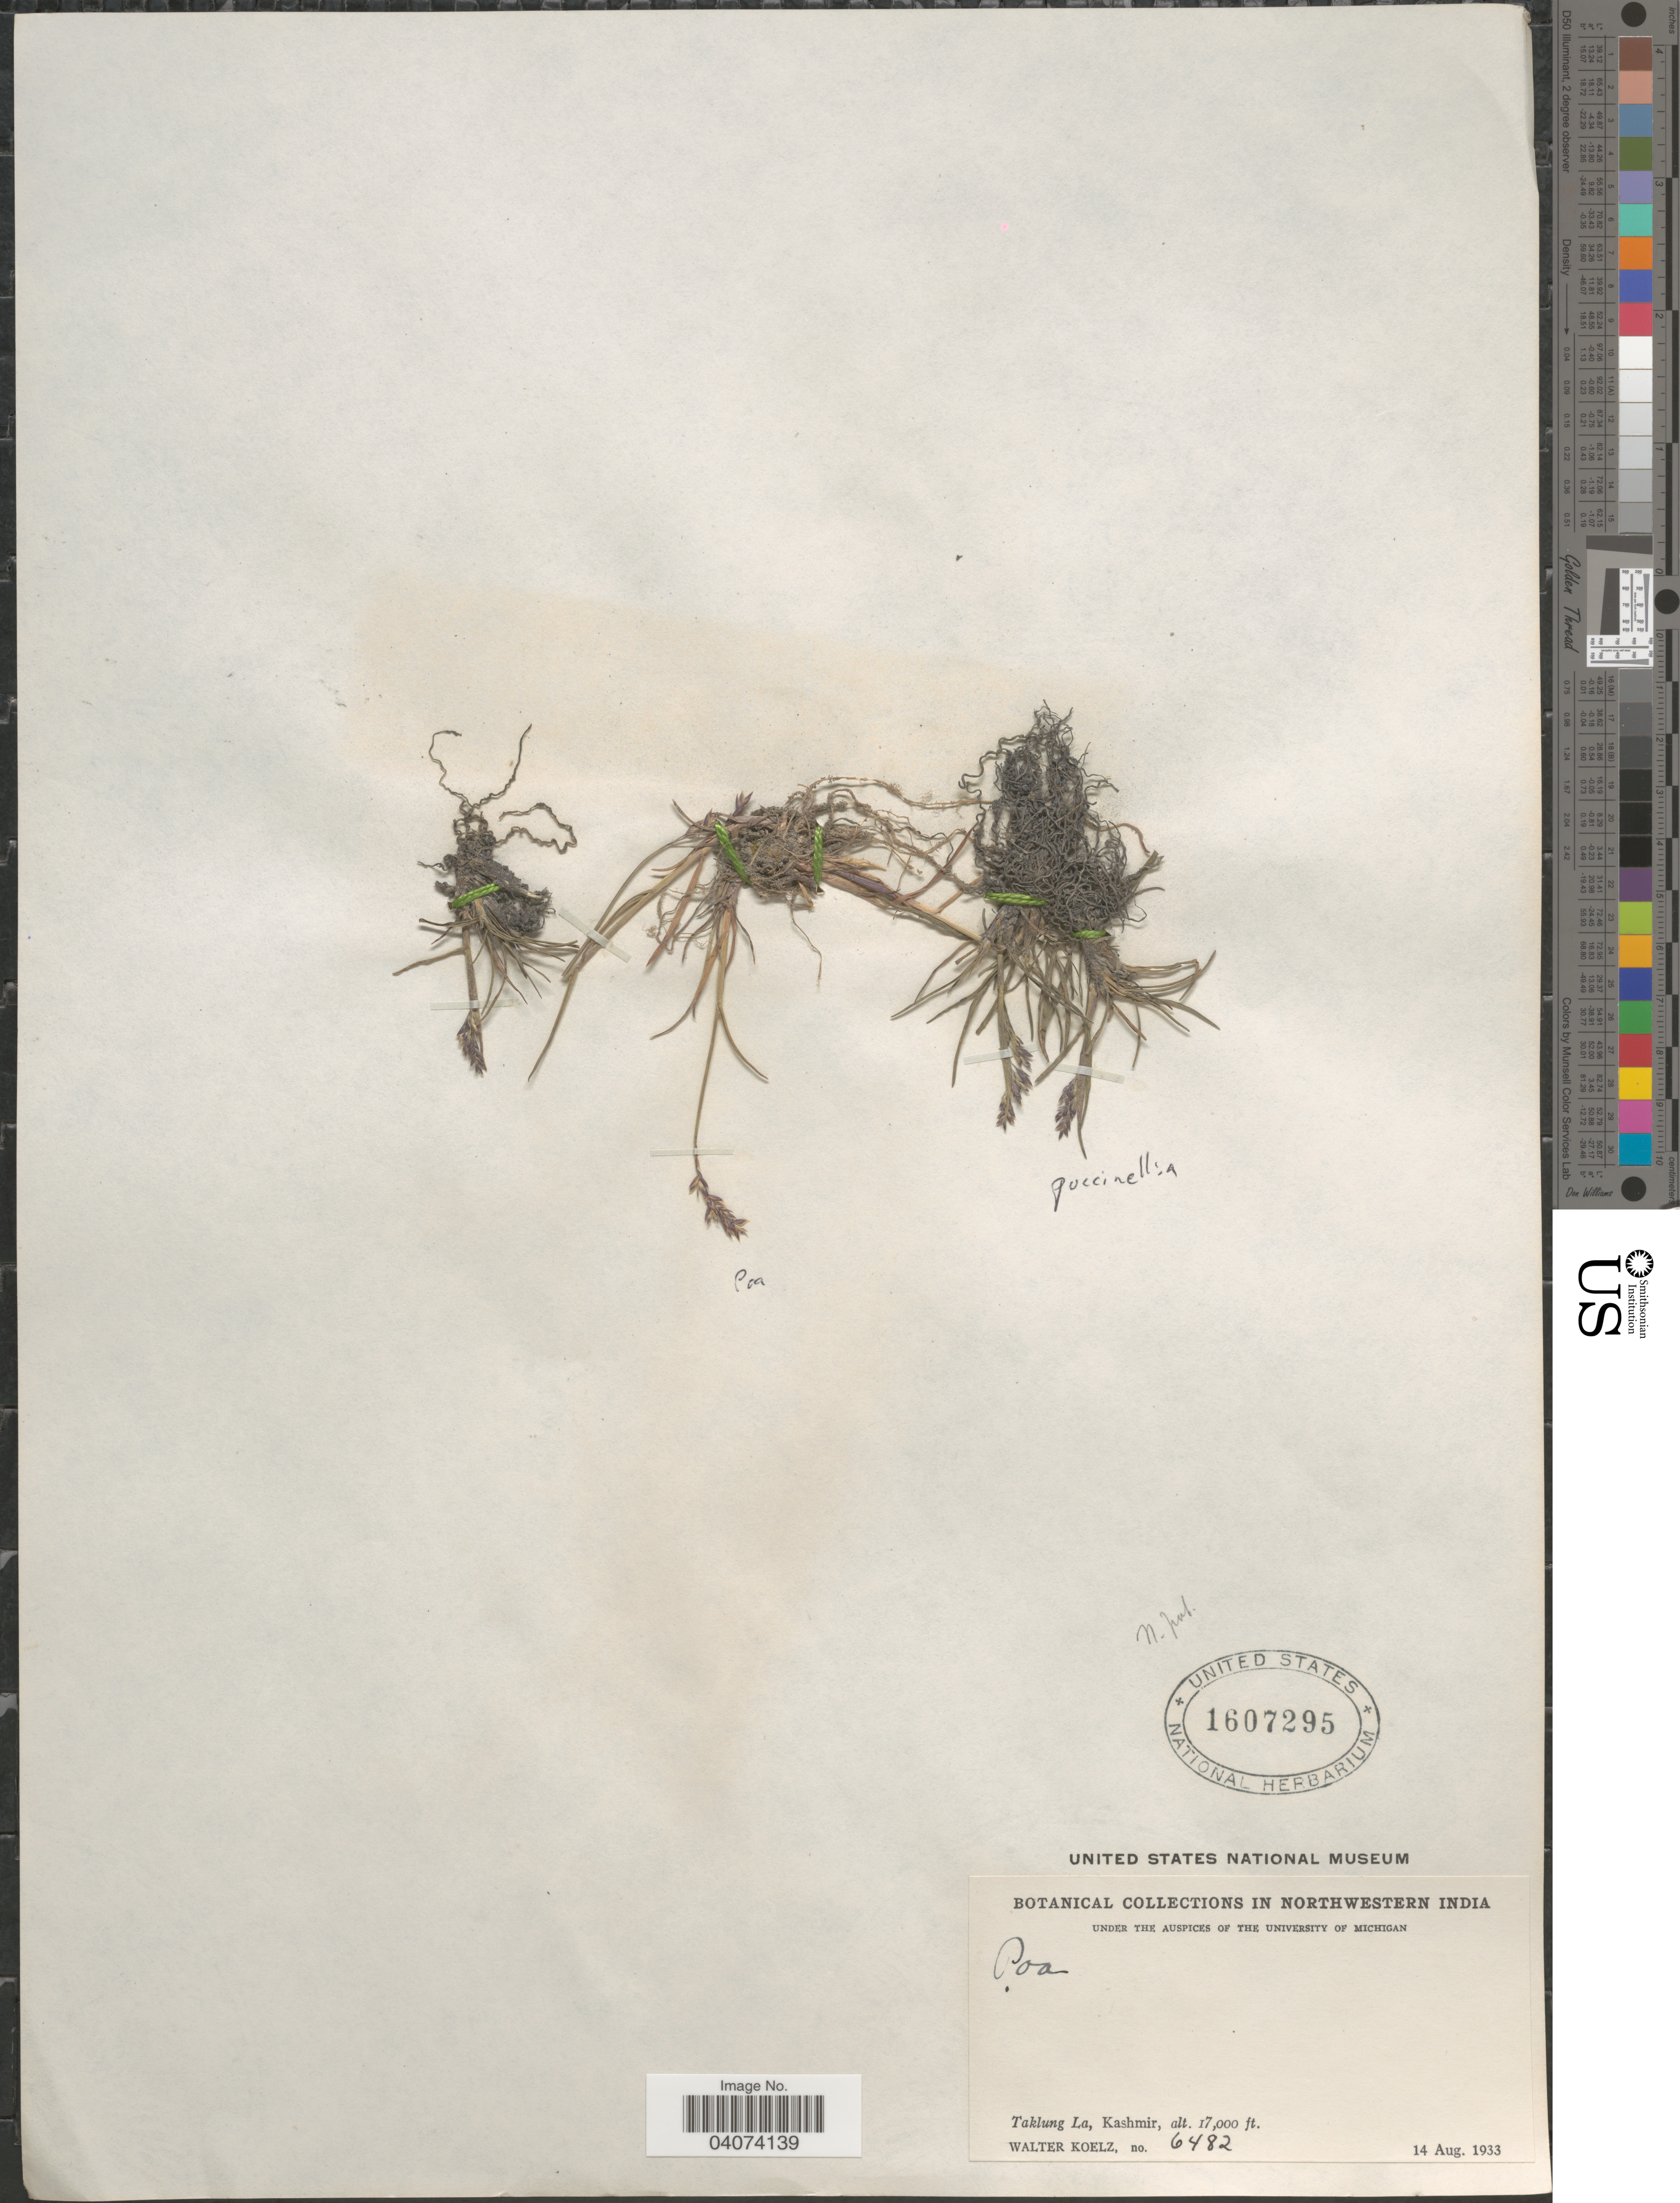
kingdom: Plantae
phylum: Tracheophyta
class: Liliopsida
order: Poales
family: Poaceae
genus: Poa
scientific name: Poa sp.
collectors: W. N. Koelz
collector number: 6482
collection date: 1933-08-14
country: India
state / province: Jammu and Kashmir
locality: In Northwestern India. Taklung La, Kashmir.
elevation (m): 5182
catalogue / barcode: US 1607295